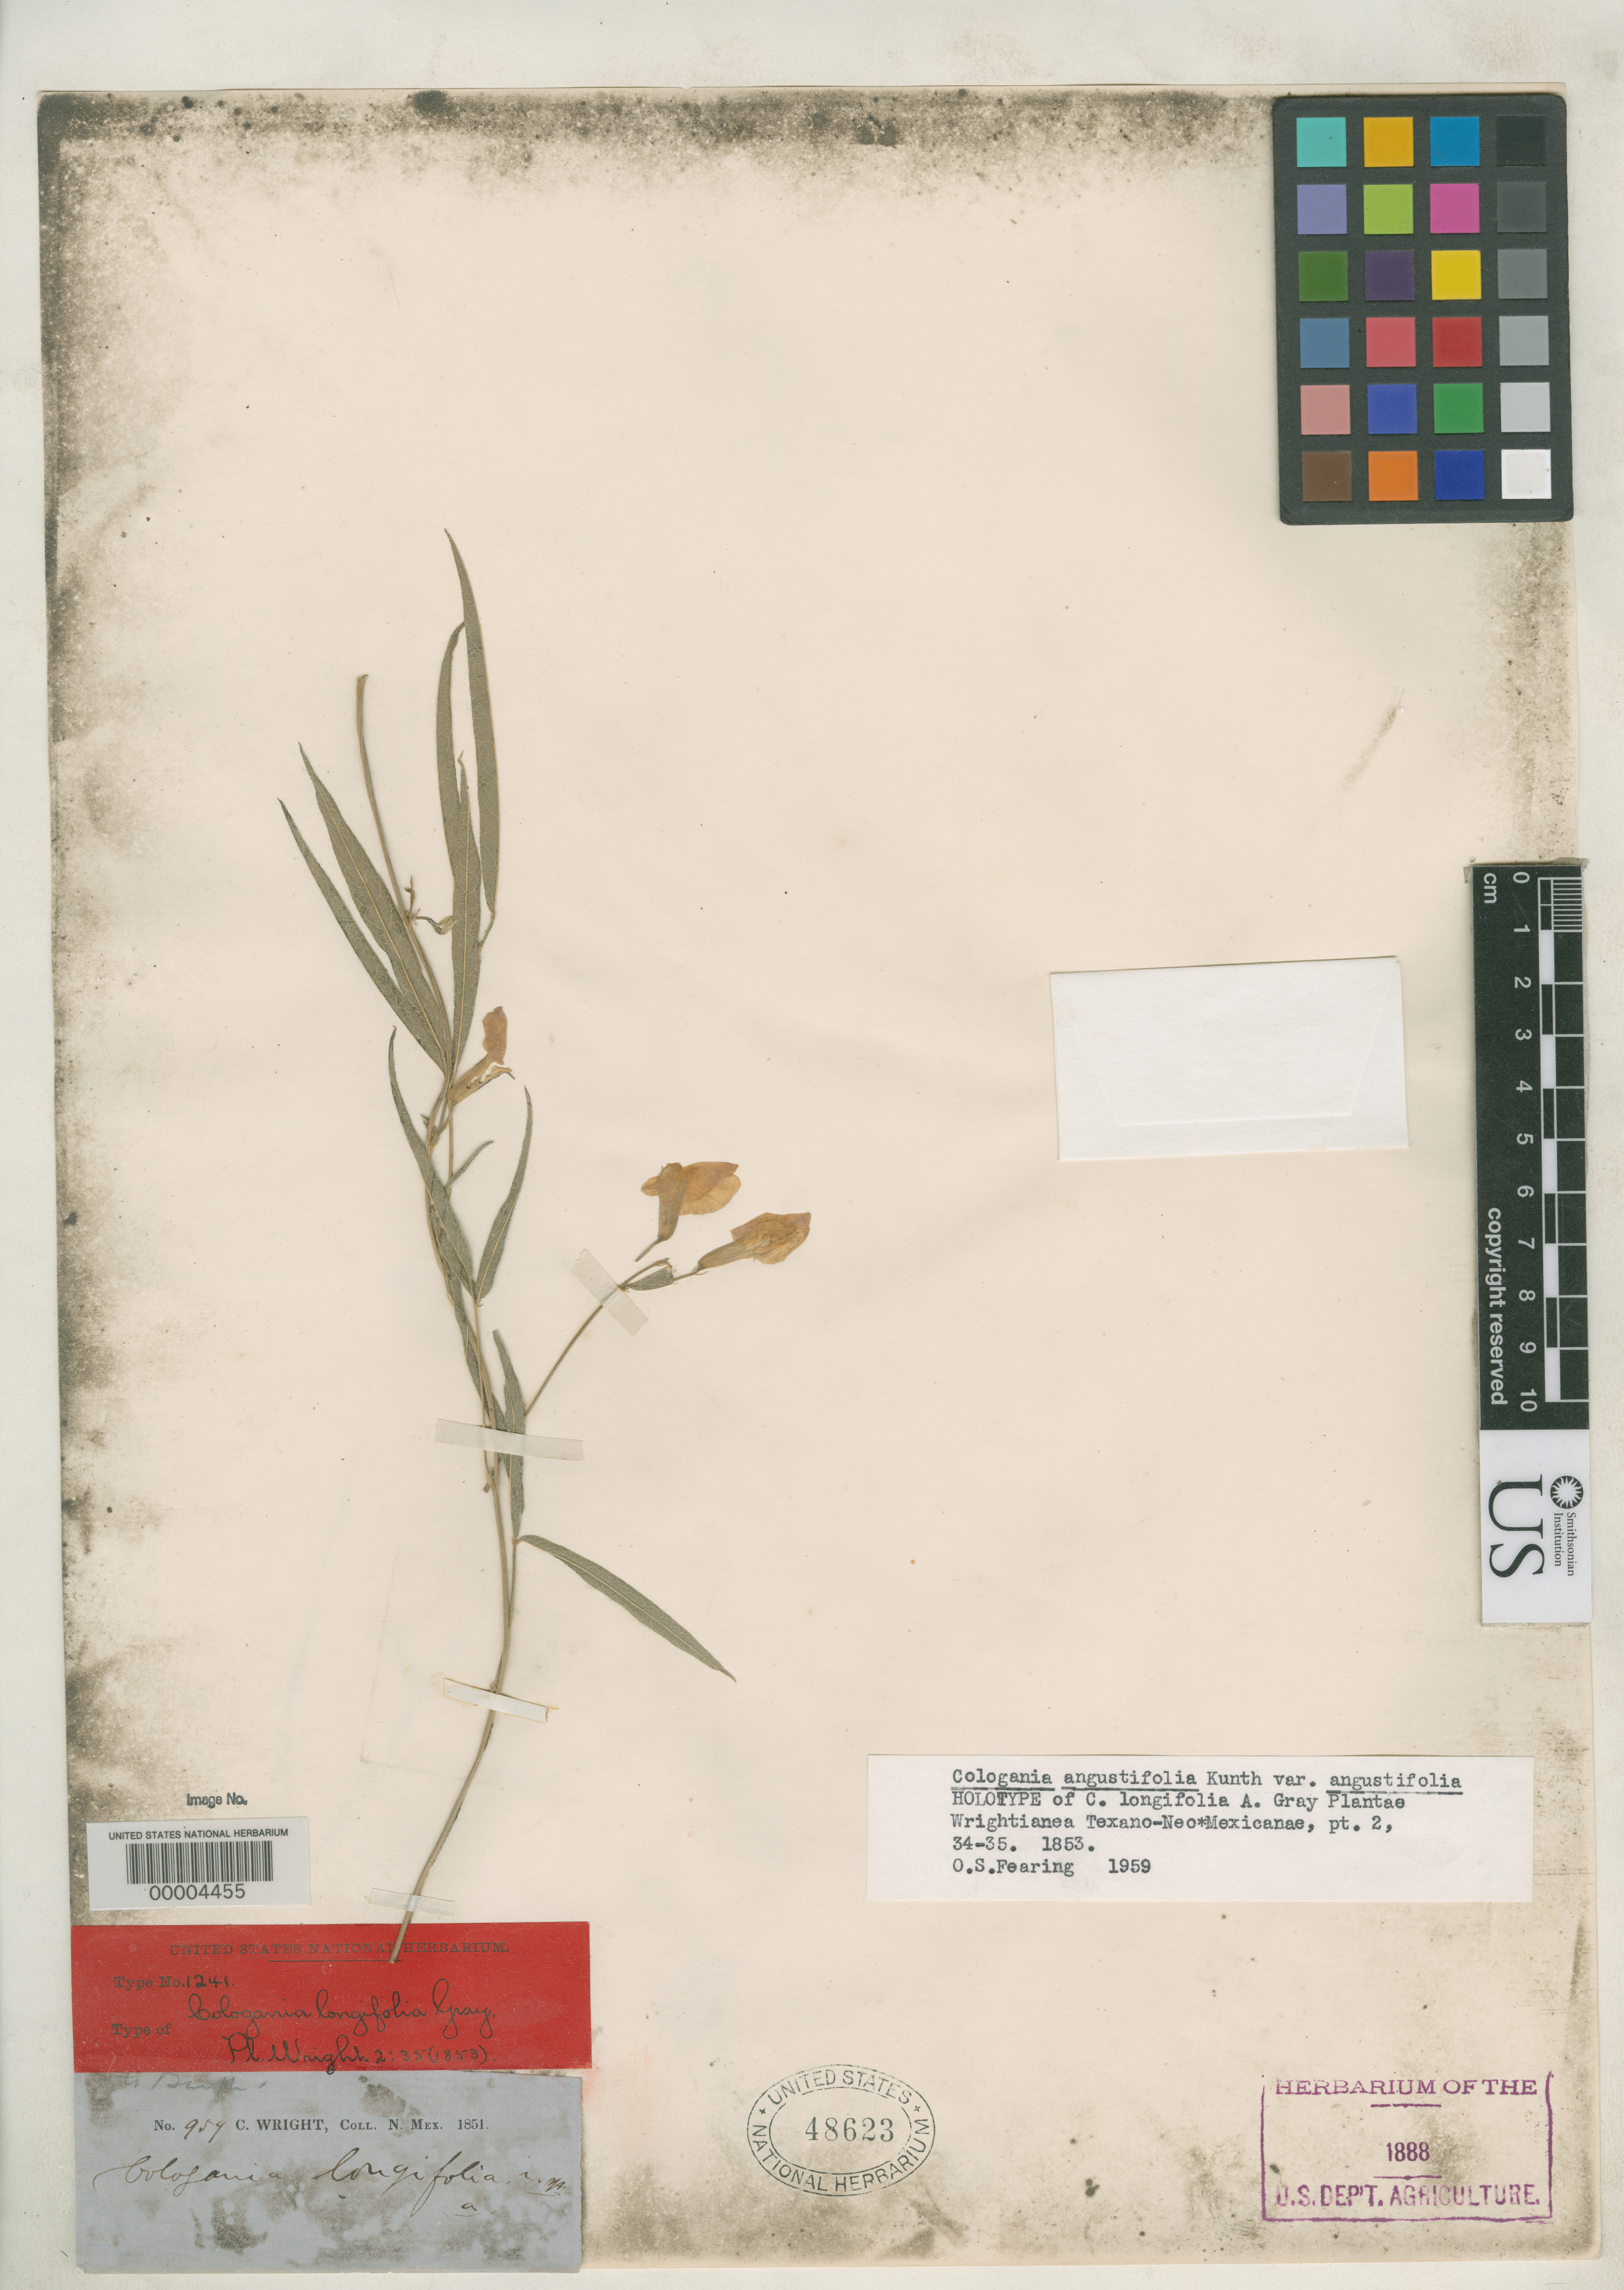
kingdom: Plantae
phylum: Tracheophyta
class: Magnoliopsida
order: Fabales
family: Fabaceae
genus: Cologania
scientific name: Cologania longifolia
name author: A. Gray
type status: Type Collection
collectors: C. Wright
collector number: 959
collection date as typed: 1851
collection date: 1851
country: United States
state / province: New Mexico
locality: Near copper mines.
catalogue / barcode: US 48623